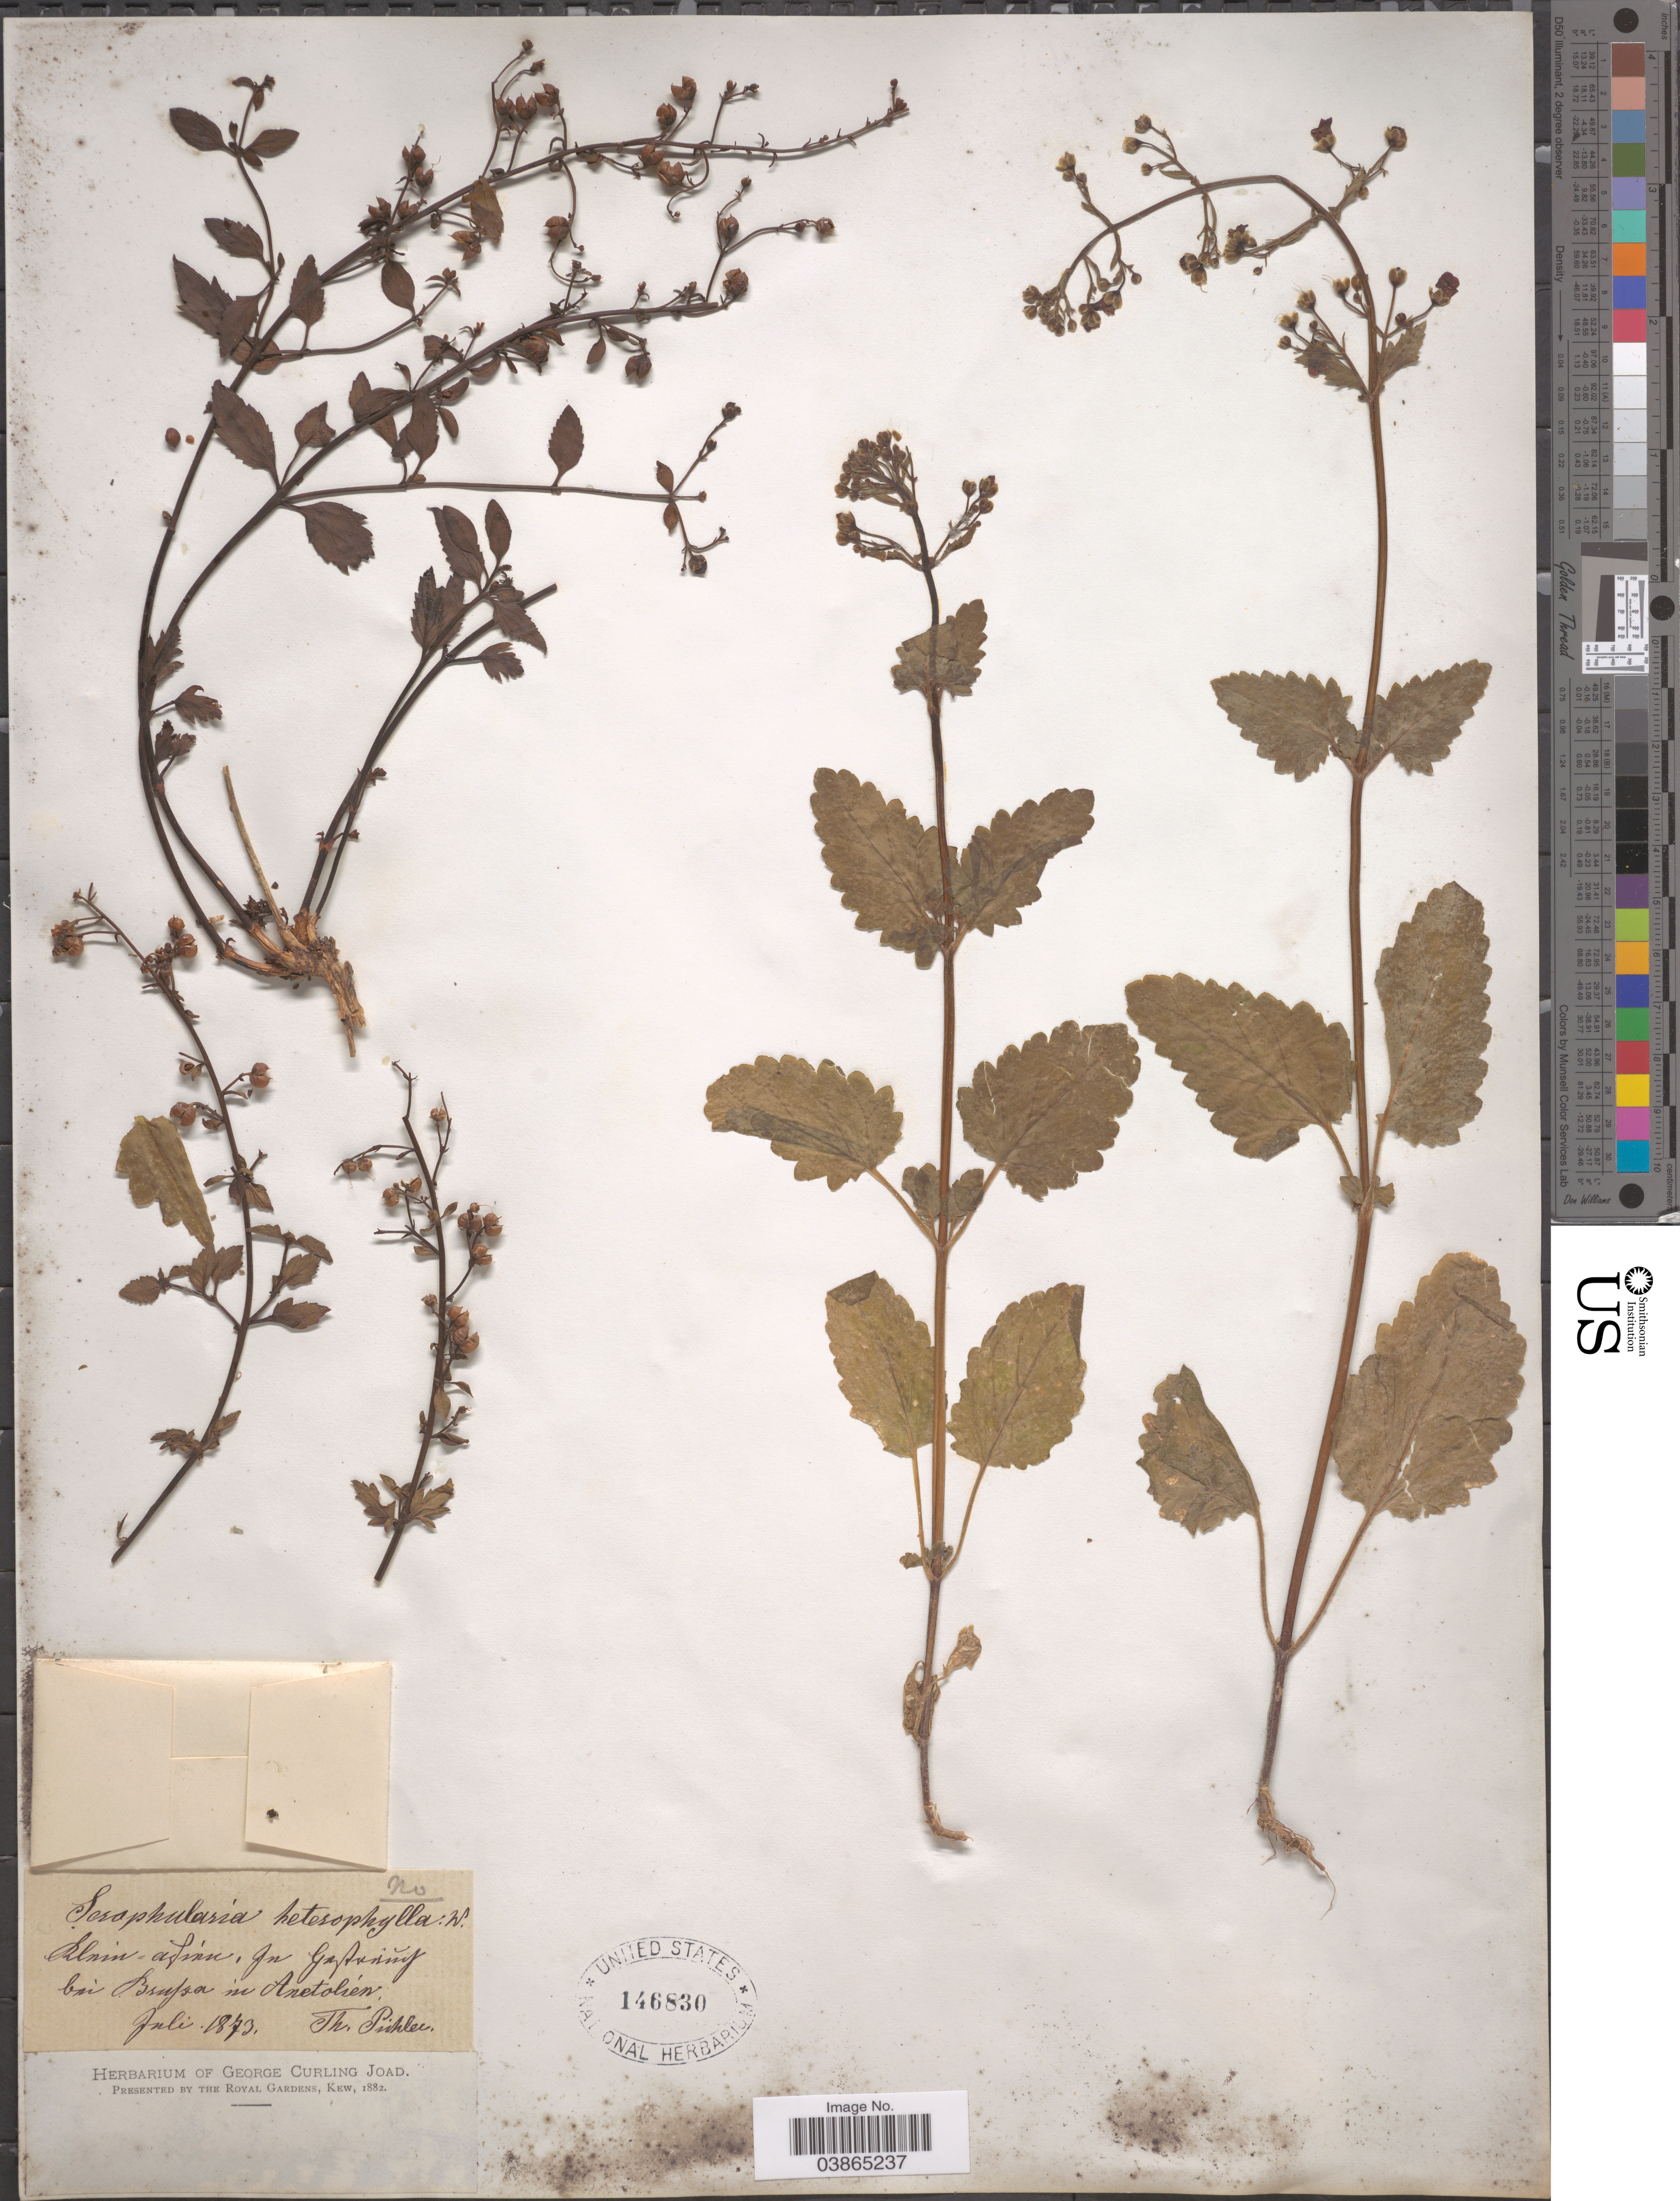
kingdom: Plantae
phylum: Tracheophyta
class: Magnoliopsida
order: Lamiales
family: Scrophulariaceae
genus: Scrophularia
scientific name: Scrophularia heterophylla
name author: Willd.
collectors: T. Pichler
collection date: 1873-07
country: Turkey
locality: Klnin -afinn, Jn Gastanňy bai Brufsa in Anetolien.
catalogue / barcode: US 146830